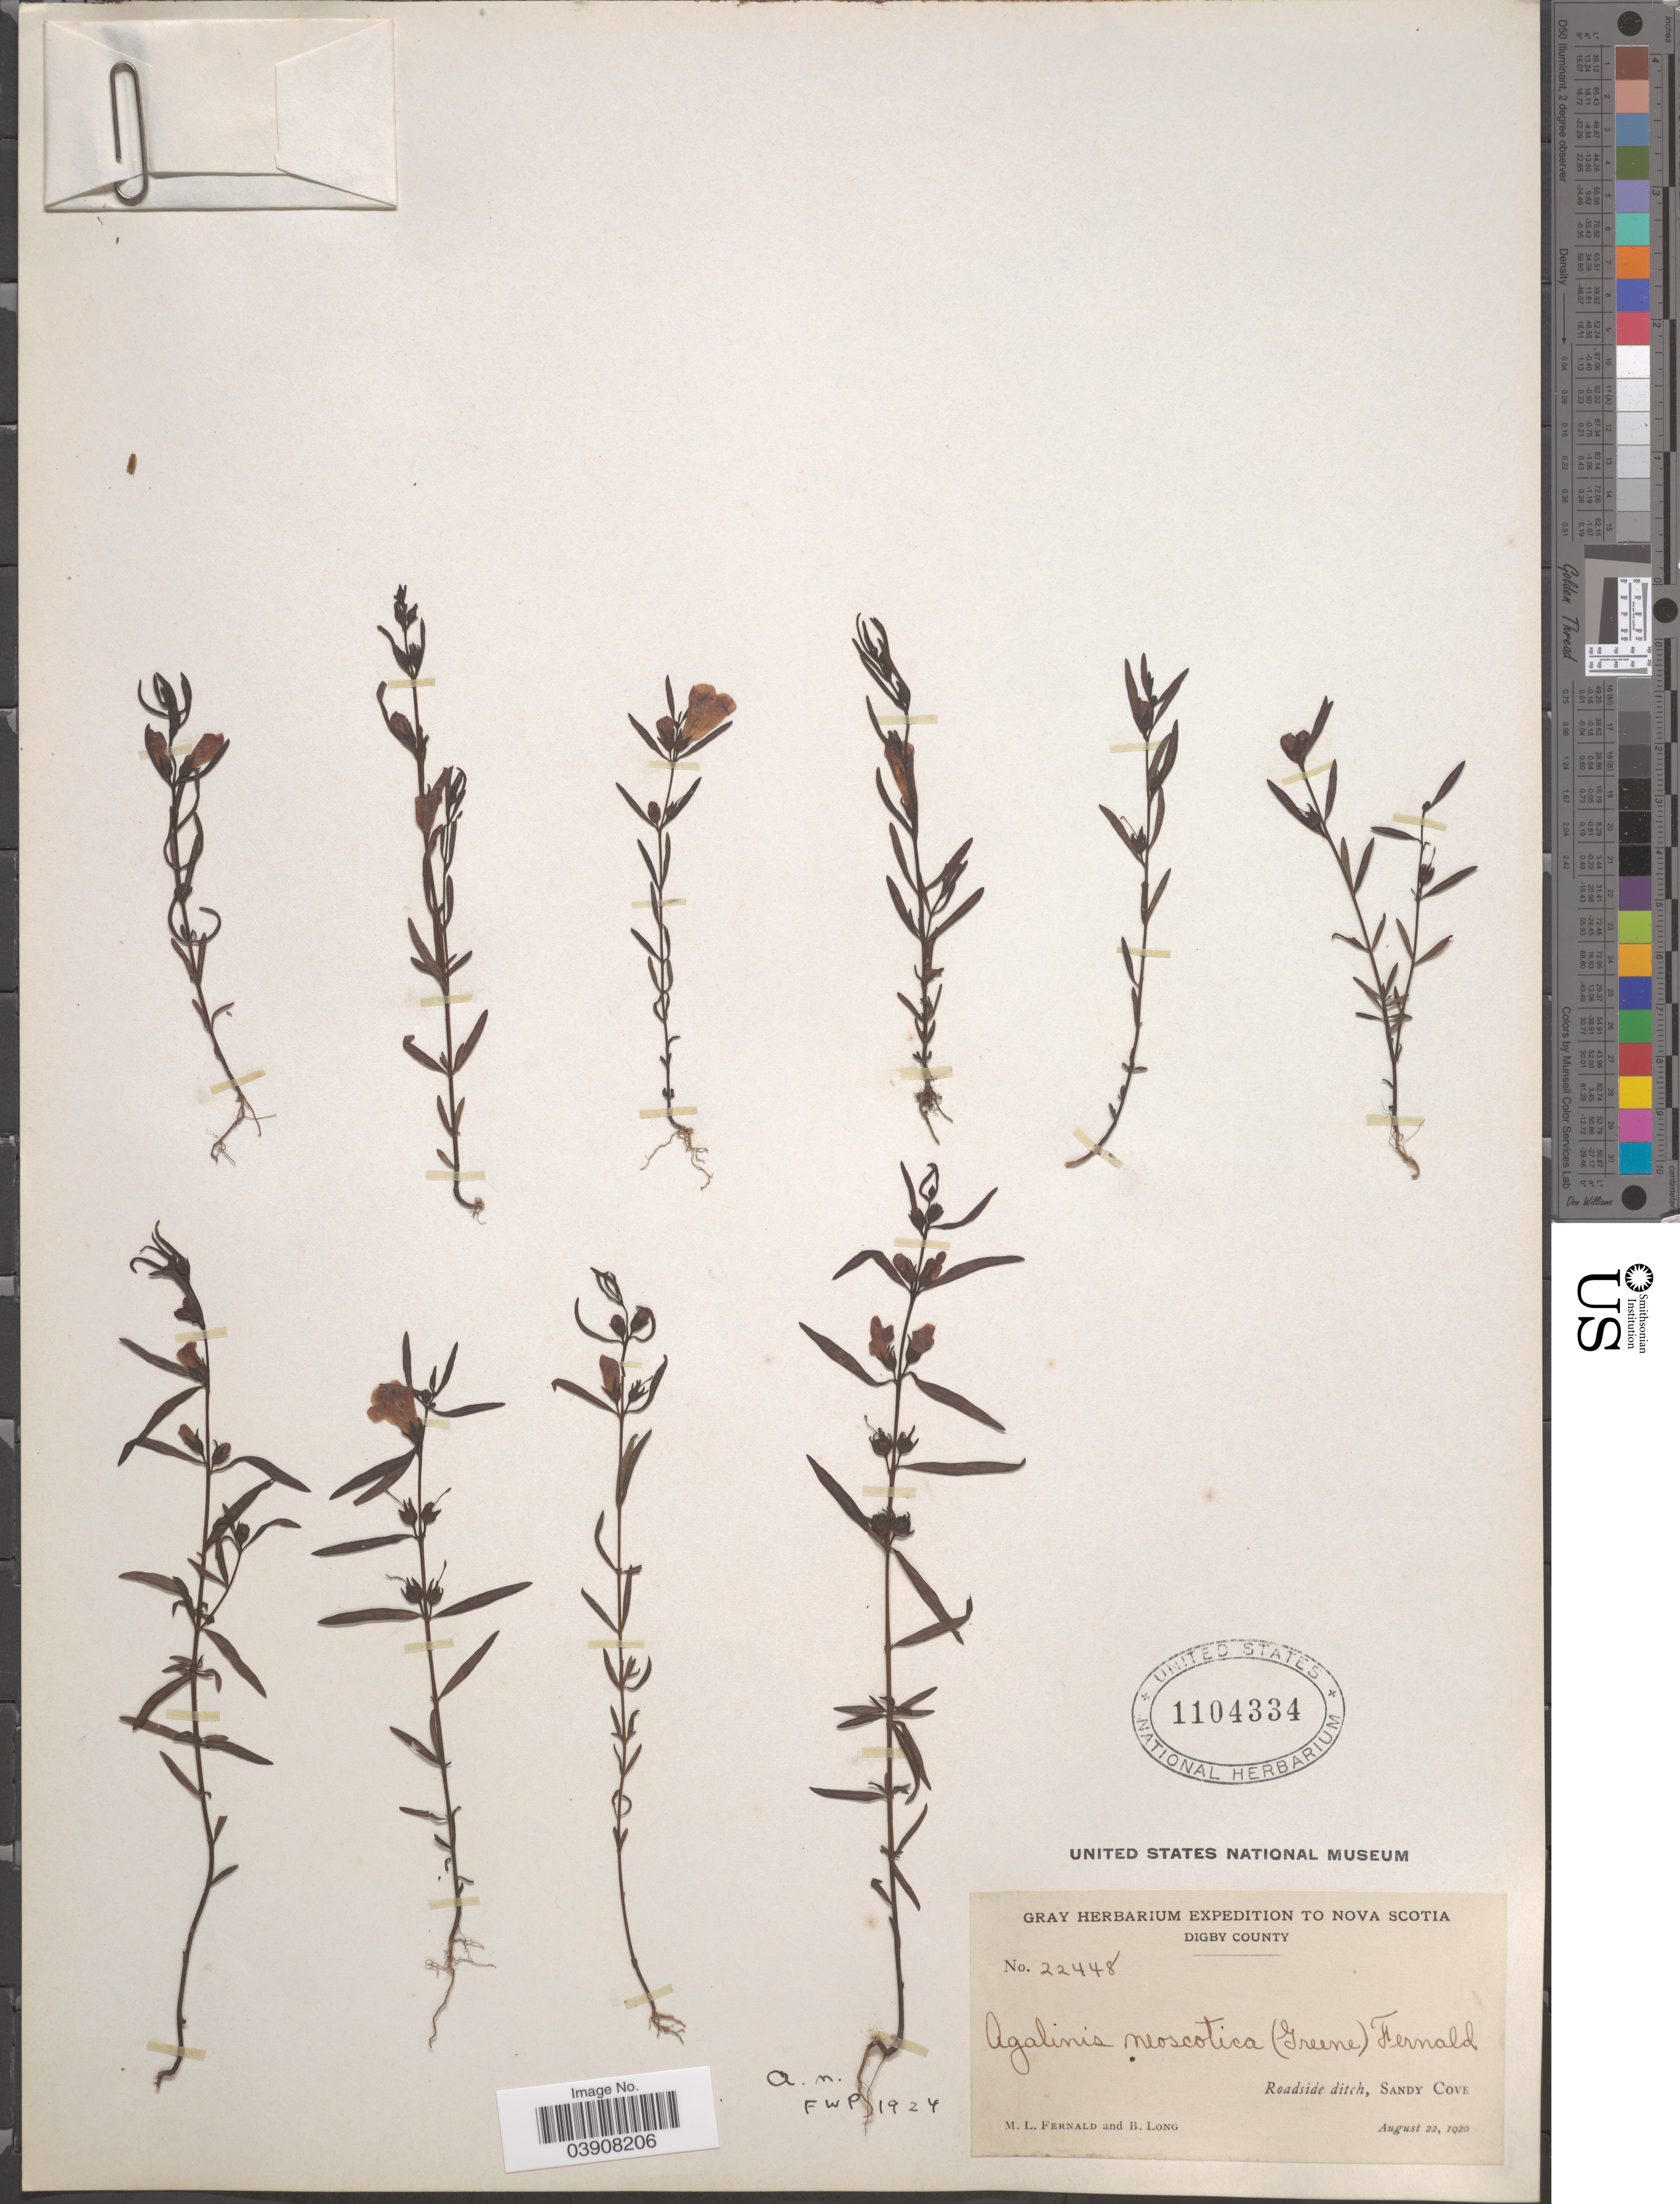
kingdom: Plantae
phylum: Tracheophyta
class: Magnoliopsida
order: Lamiales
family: Orobanchaceae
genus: Agalinis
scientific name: Agalinis neoscotica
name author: (Greene) Fernald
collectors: M. L. Fernald & B. Long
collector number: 22448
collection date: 1920-08-22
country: Canada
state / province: Nova Scotia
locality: Digby County. Roadside ditch, Sandy Cove.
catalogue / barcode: US 1104334